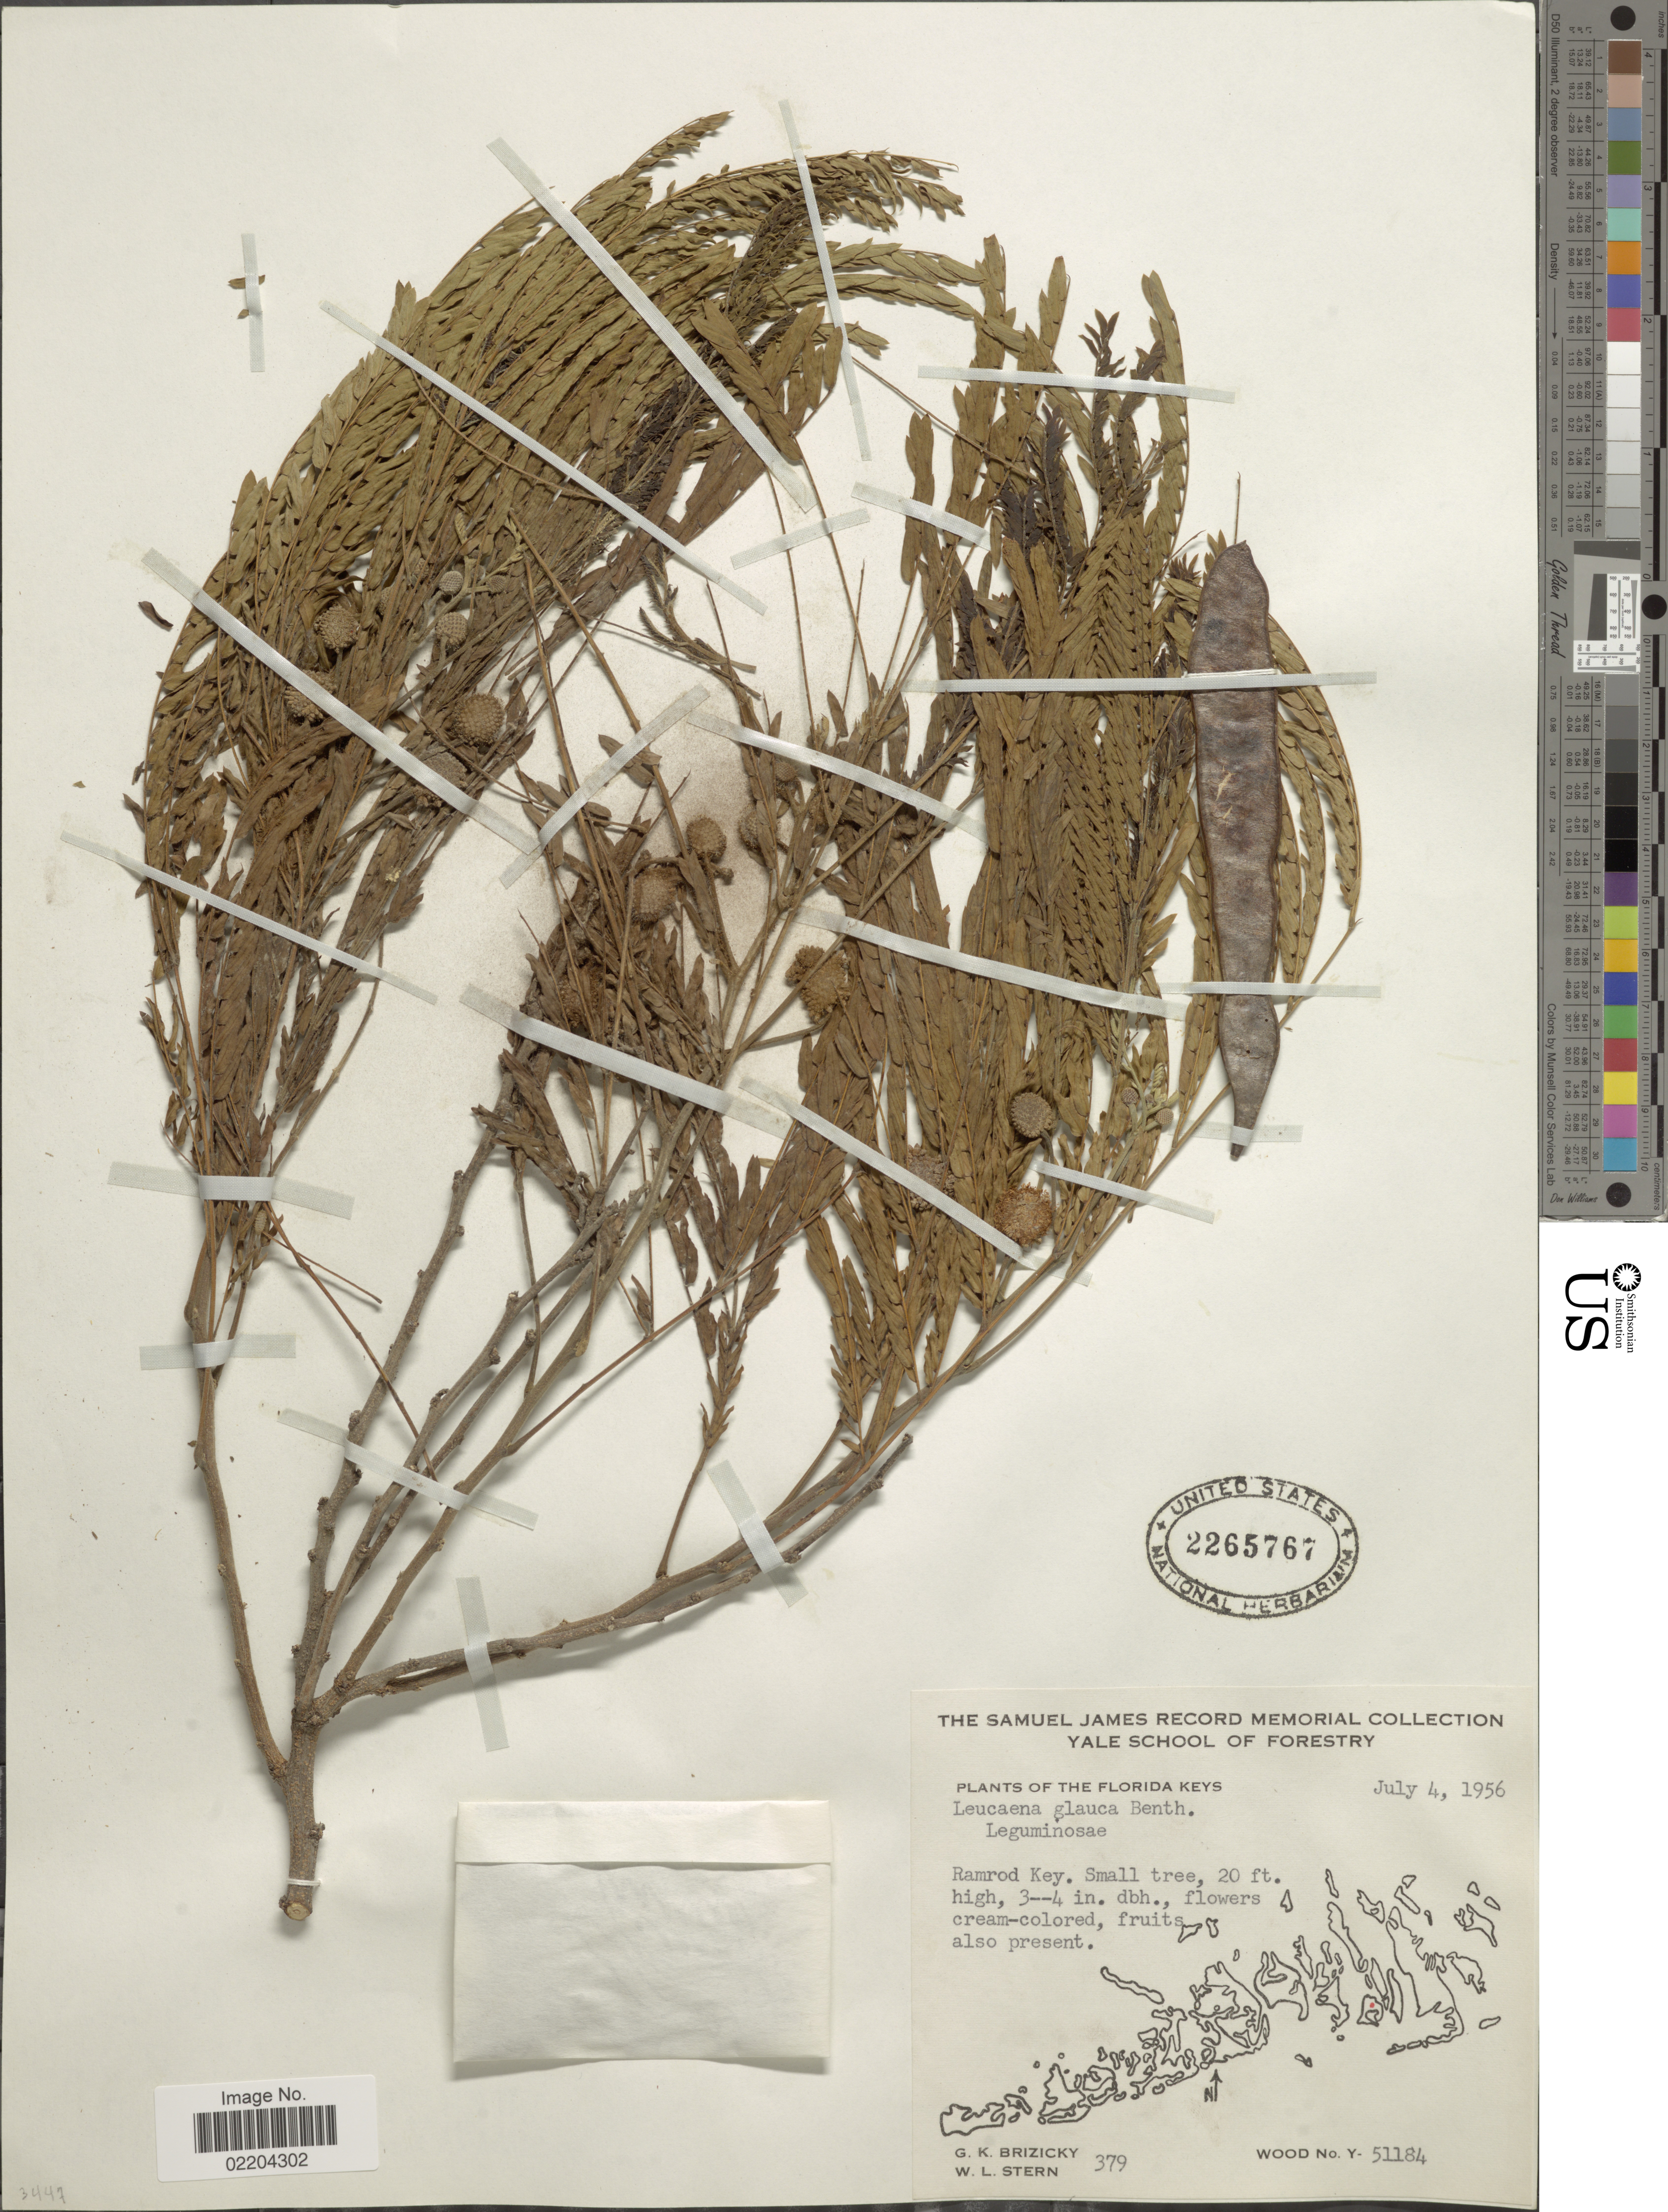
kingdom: Plantae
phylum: Tracheophyta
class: Magnoliopsida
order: Fabales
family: Fabaceae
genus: Leucaena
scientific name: Leucaena glauca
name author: (L.) Benth.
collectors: G. K. Brizicky & W. L. Stern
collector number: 379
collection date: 1956-07-04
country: United States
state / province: Florida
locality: Florida Keys. Ramrod Key.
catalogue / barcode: US 2265767